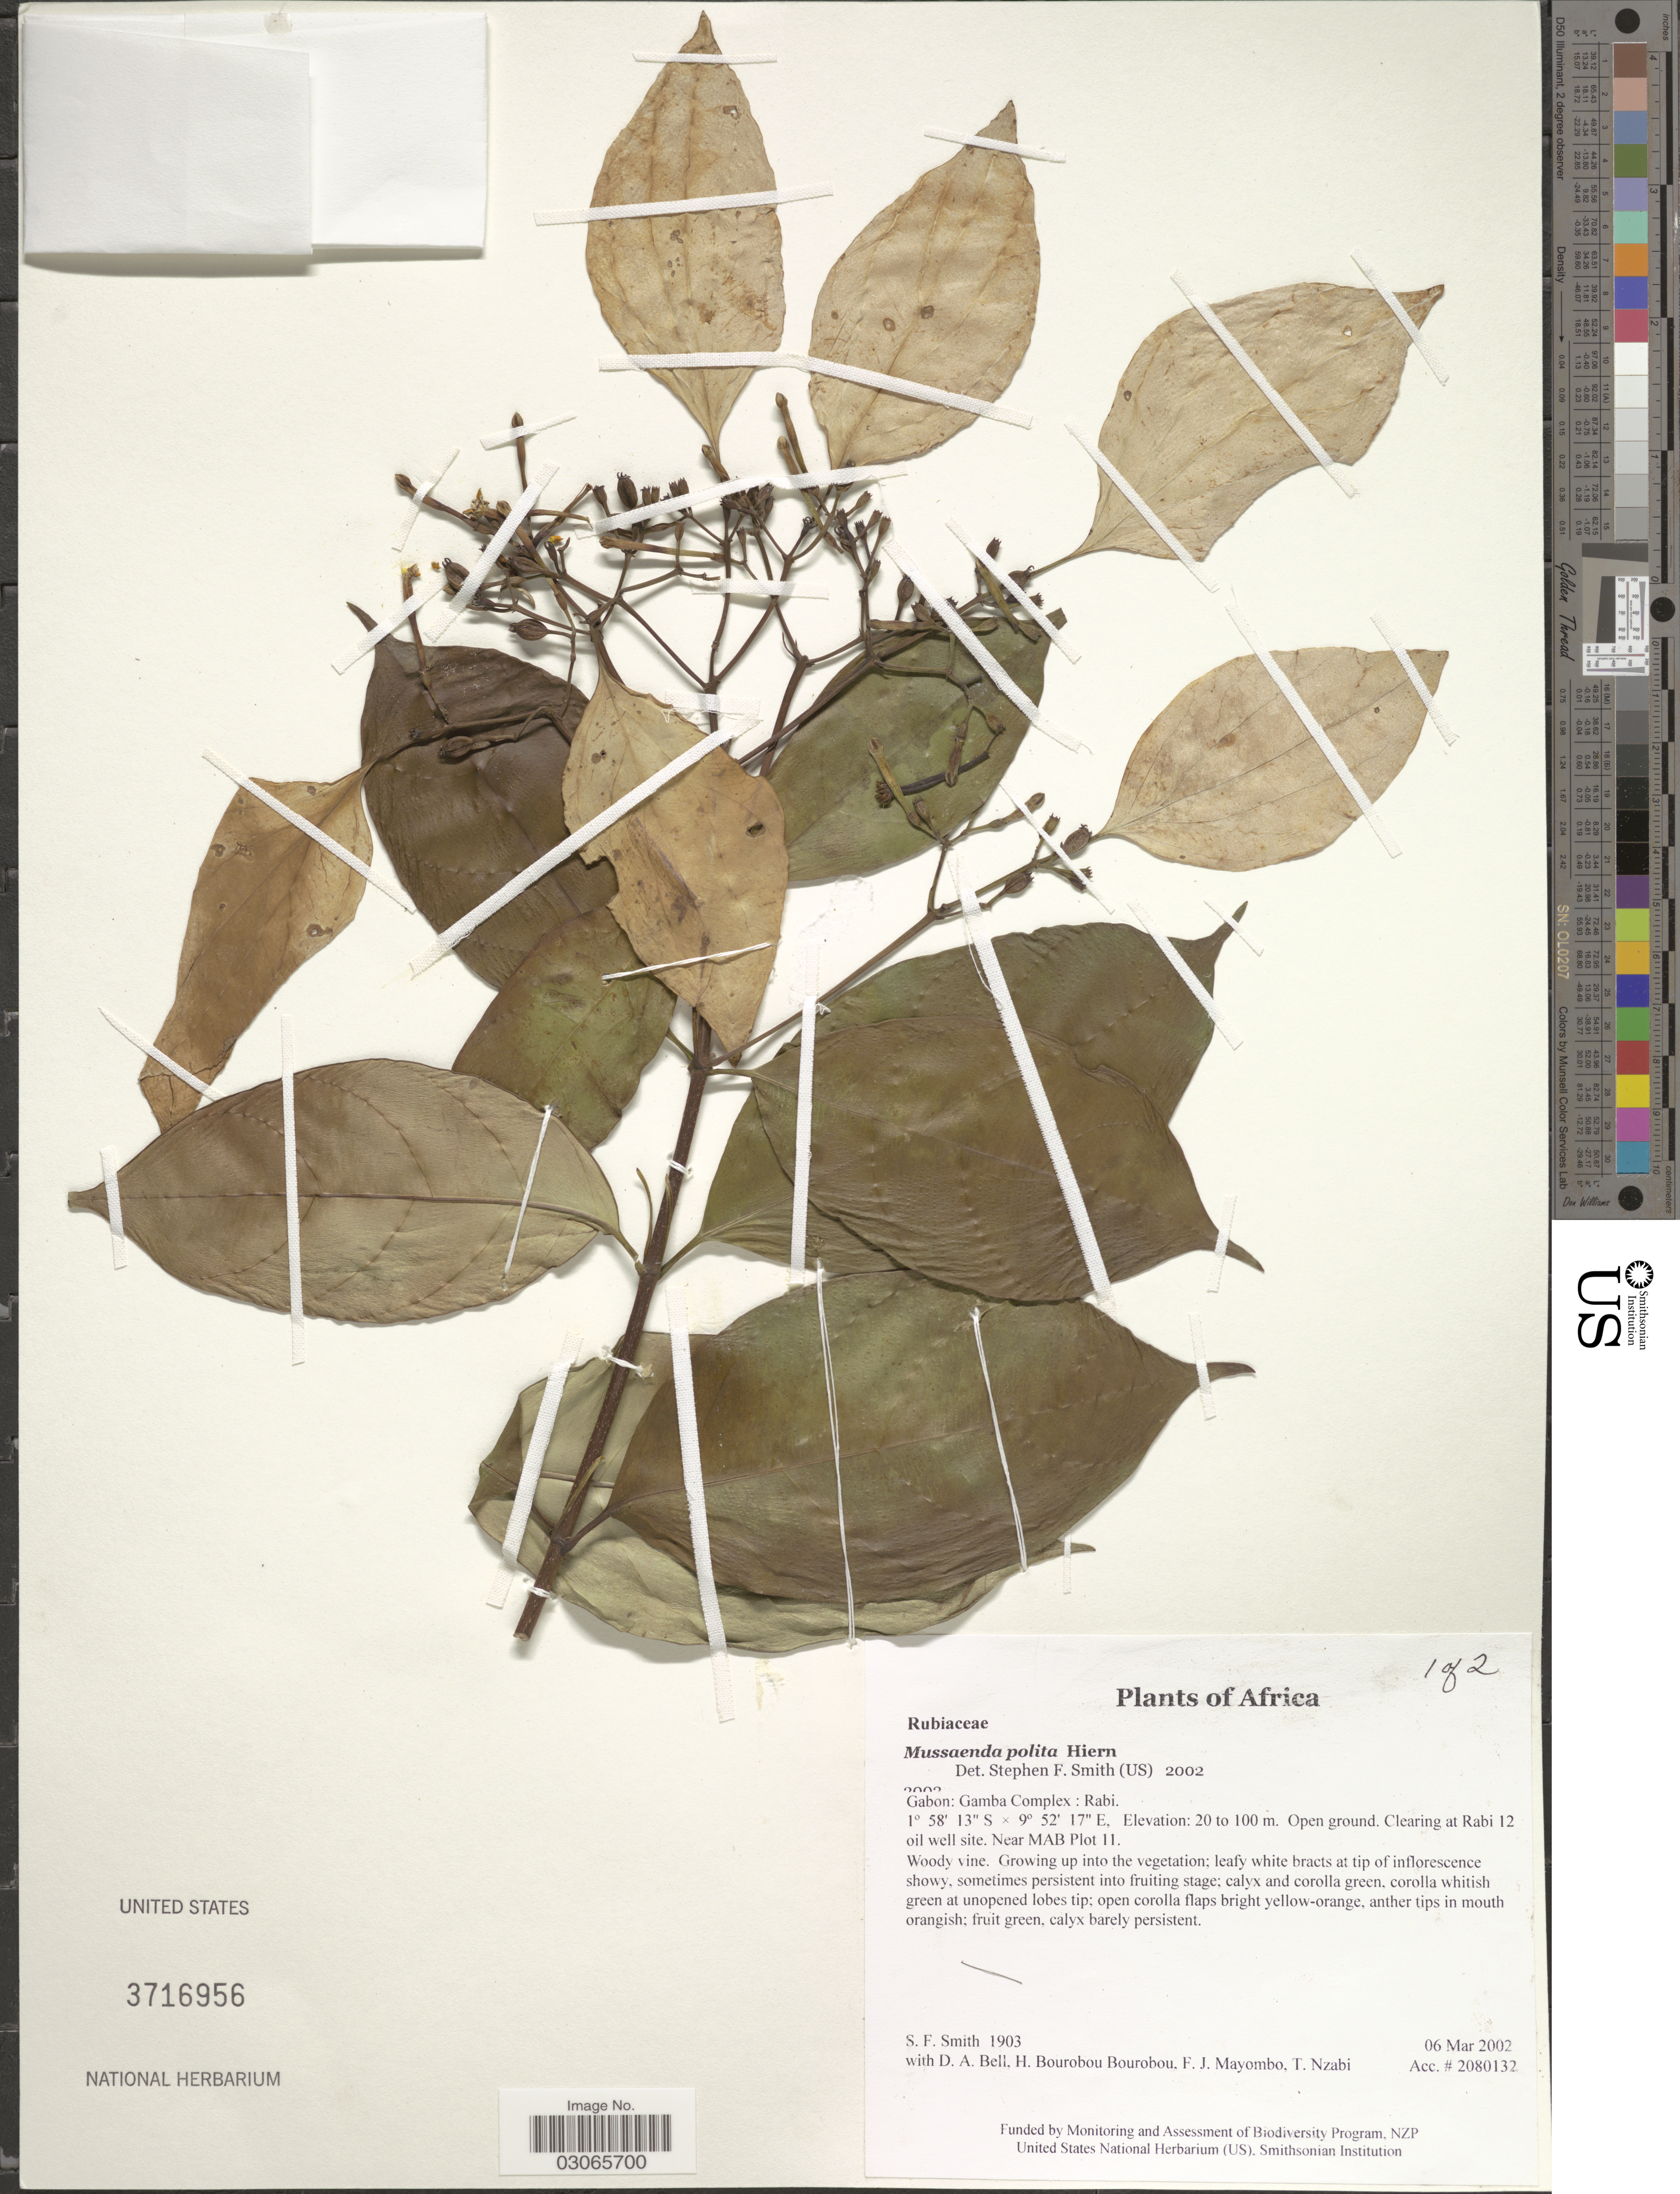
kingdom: Plantae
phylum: Tracheophyta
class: Magnoliopsida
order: Gentianales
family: Rubiaceae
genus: Mussaenda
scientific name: Mussaenda polita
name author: Hiern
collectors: S.F. Smith, D. A. Bell, H. Bourobou Bourobou & F. J. Mayombo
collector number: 1903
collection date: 2002-03-06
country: Gabon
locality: Gamba Complex: Rabi. Clearing at Rabi 12 oil well site. Near MAB Plot 11.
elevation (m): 20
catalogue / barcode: US 3716956